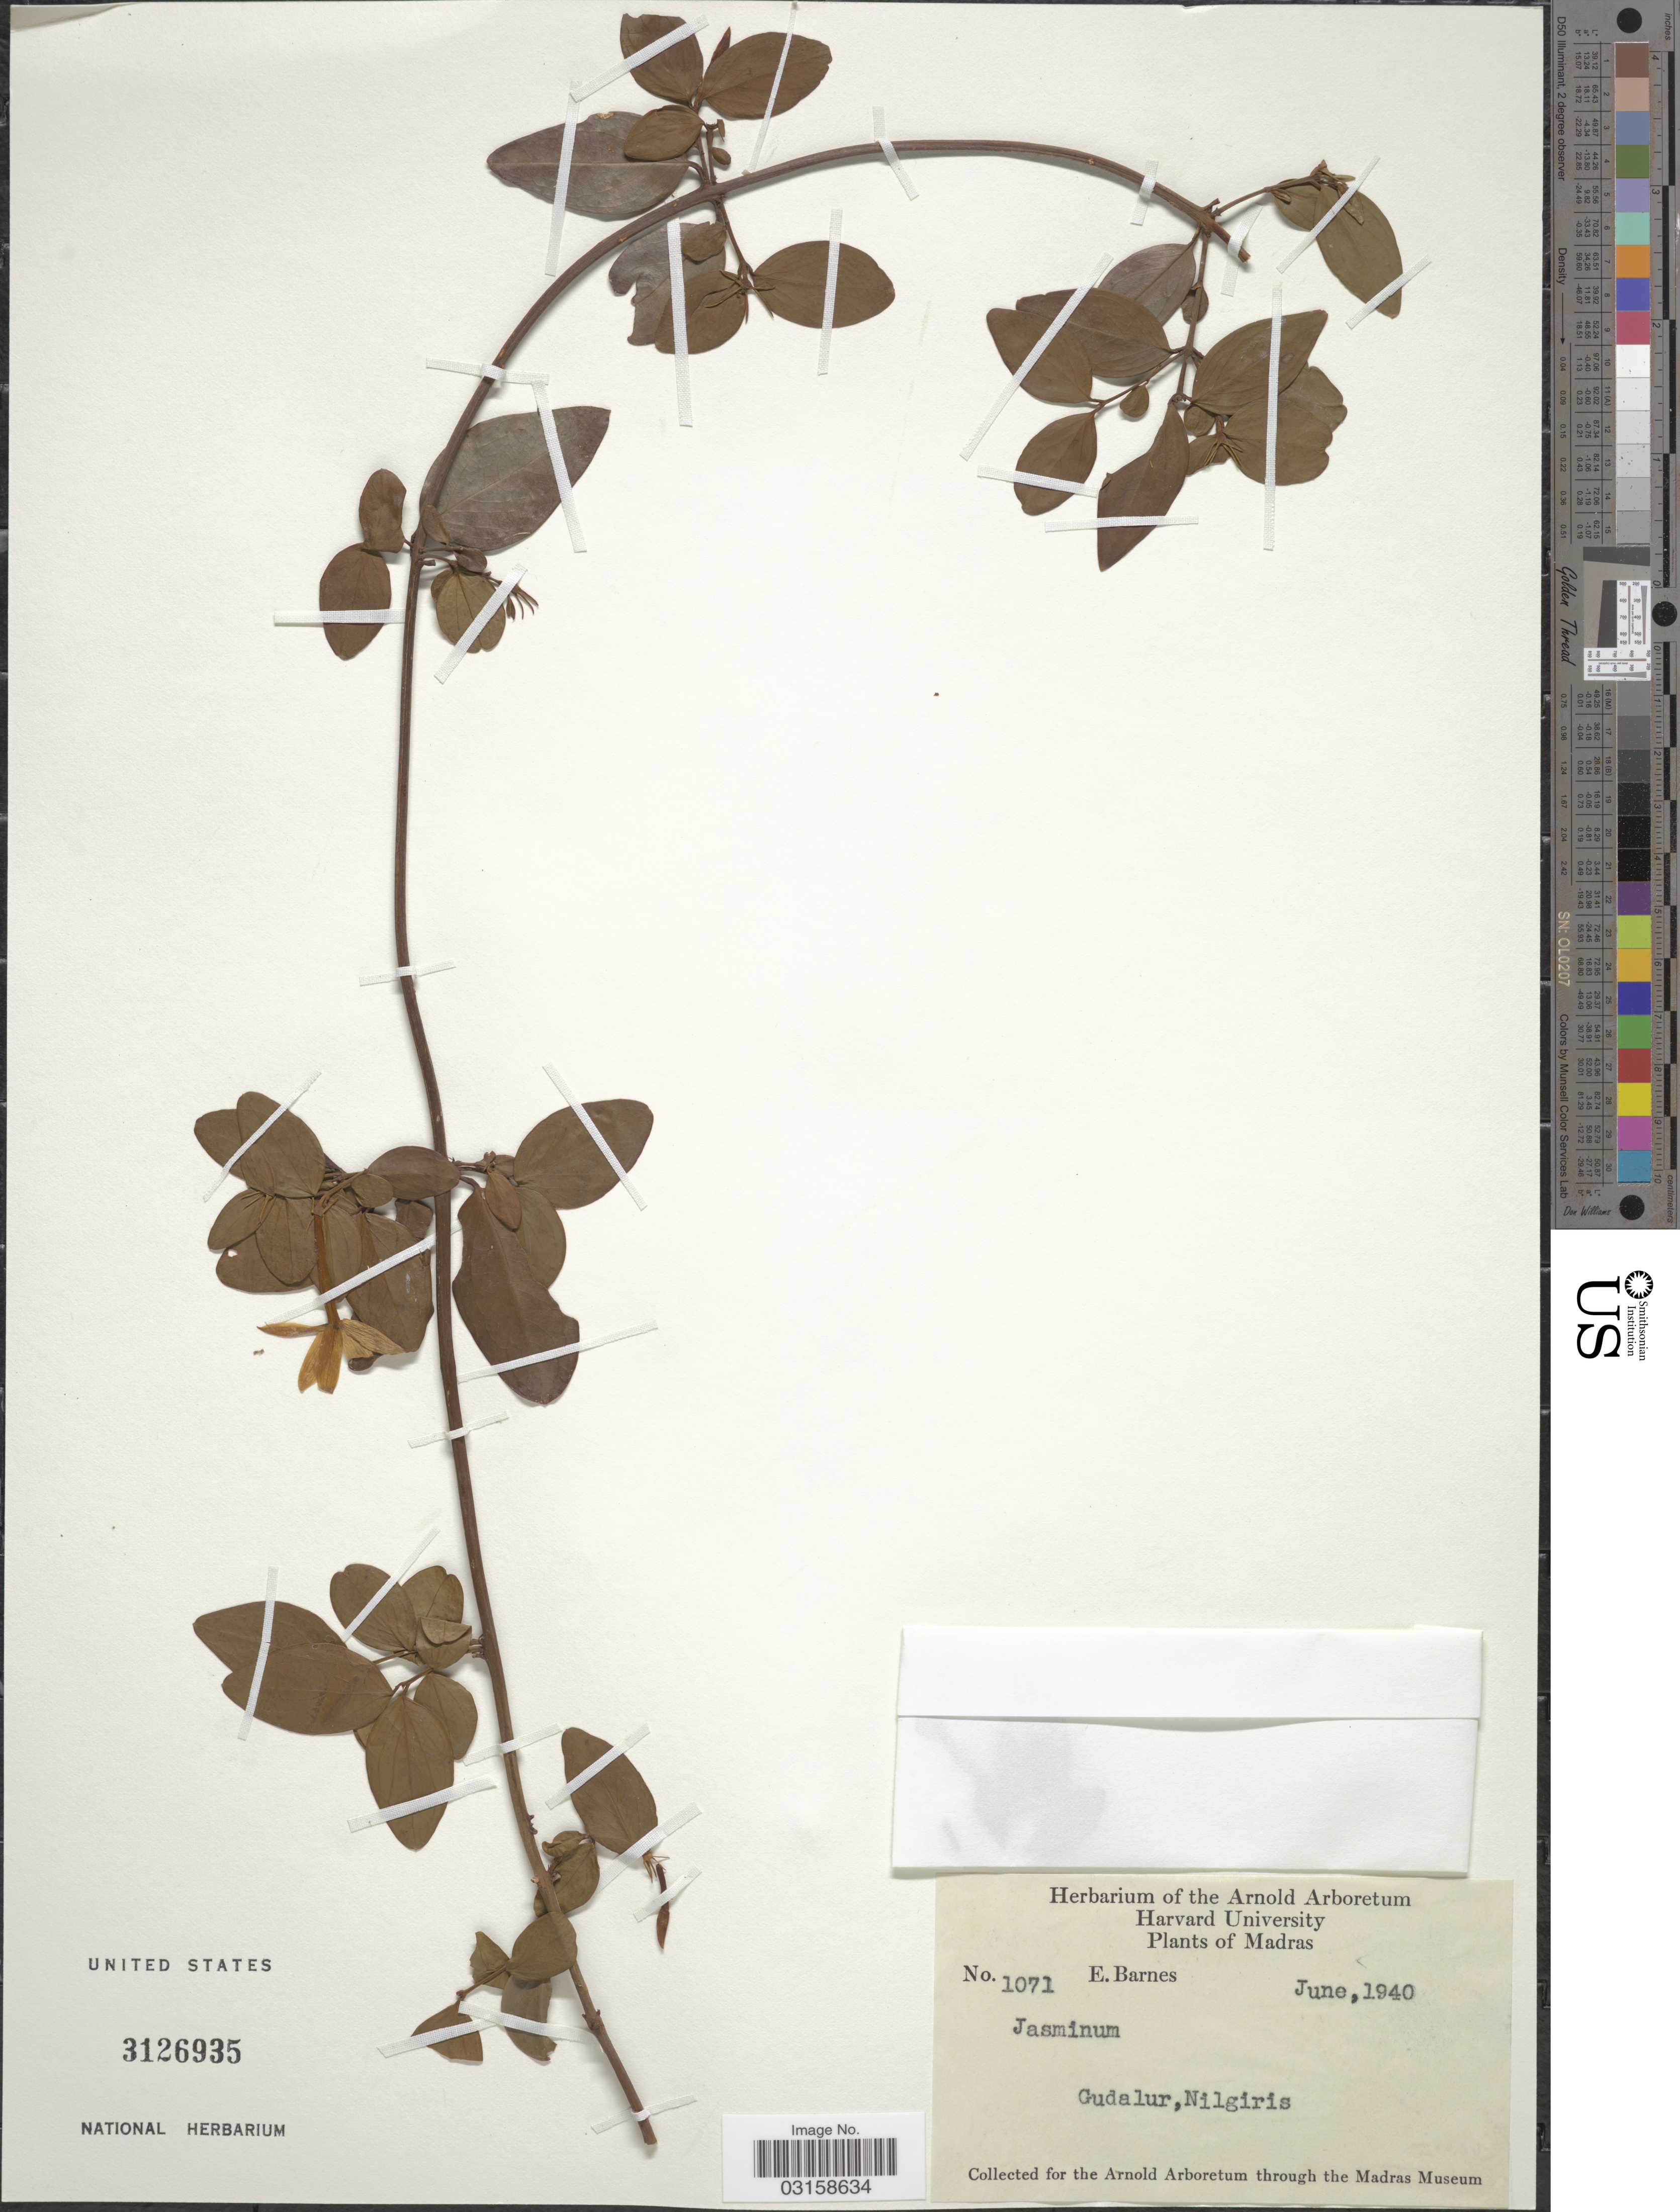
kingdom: Plantae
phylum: Tracheophyta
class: Magnoliopsida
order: Lamiales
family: Oleaceae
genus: Jasminum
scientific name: Jasminum sp.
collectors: E. Barnes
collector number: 1071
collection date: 1940-06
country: India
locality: Madras. Gudalur, Nilgiris.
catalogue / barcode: US 3126935